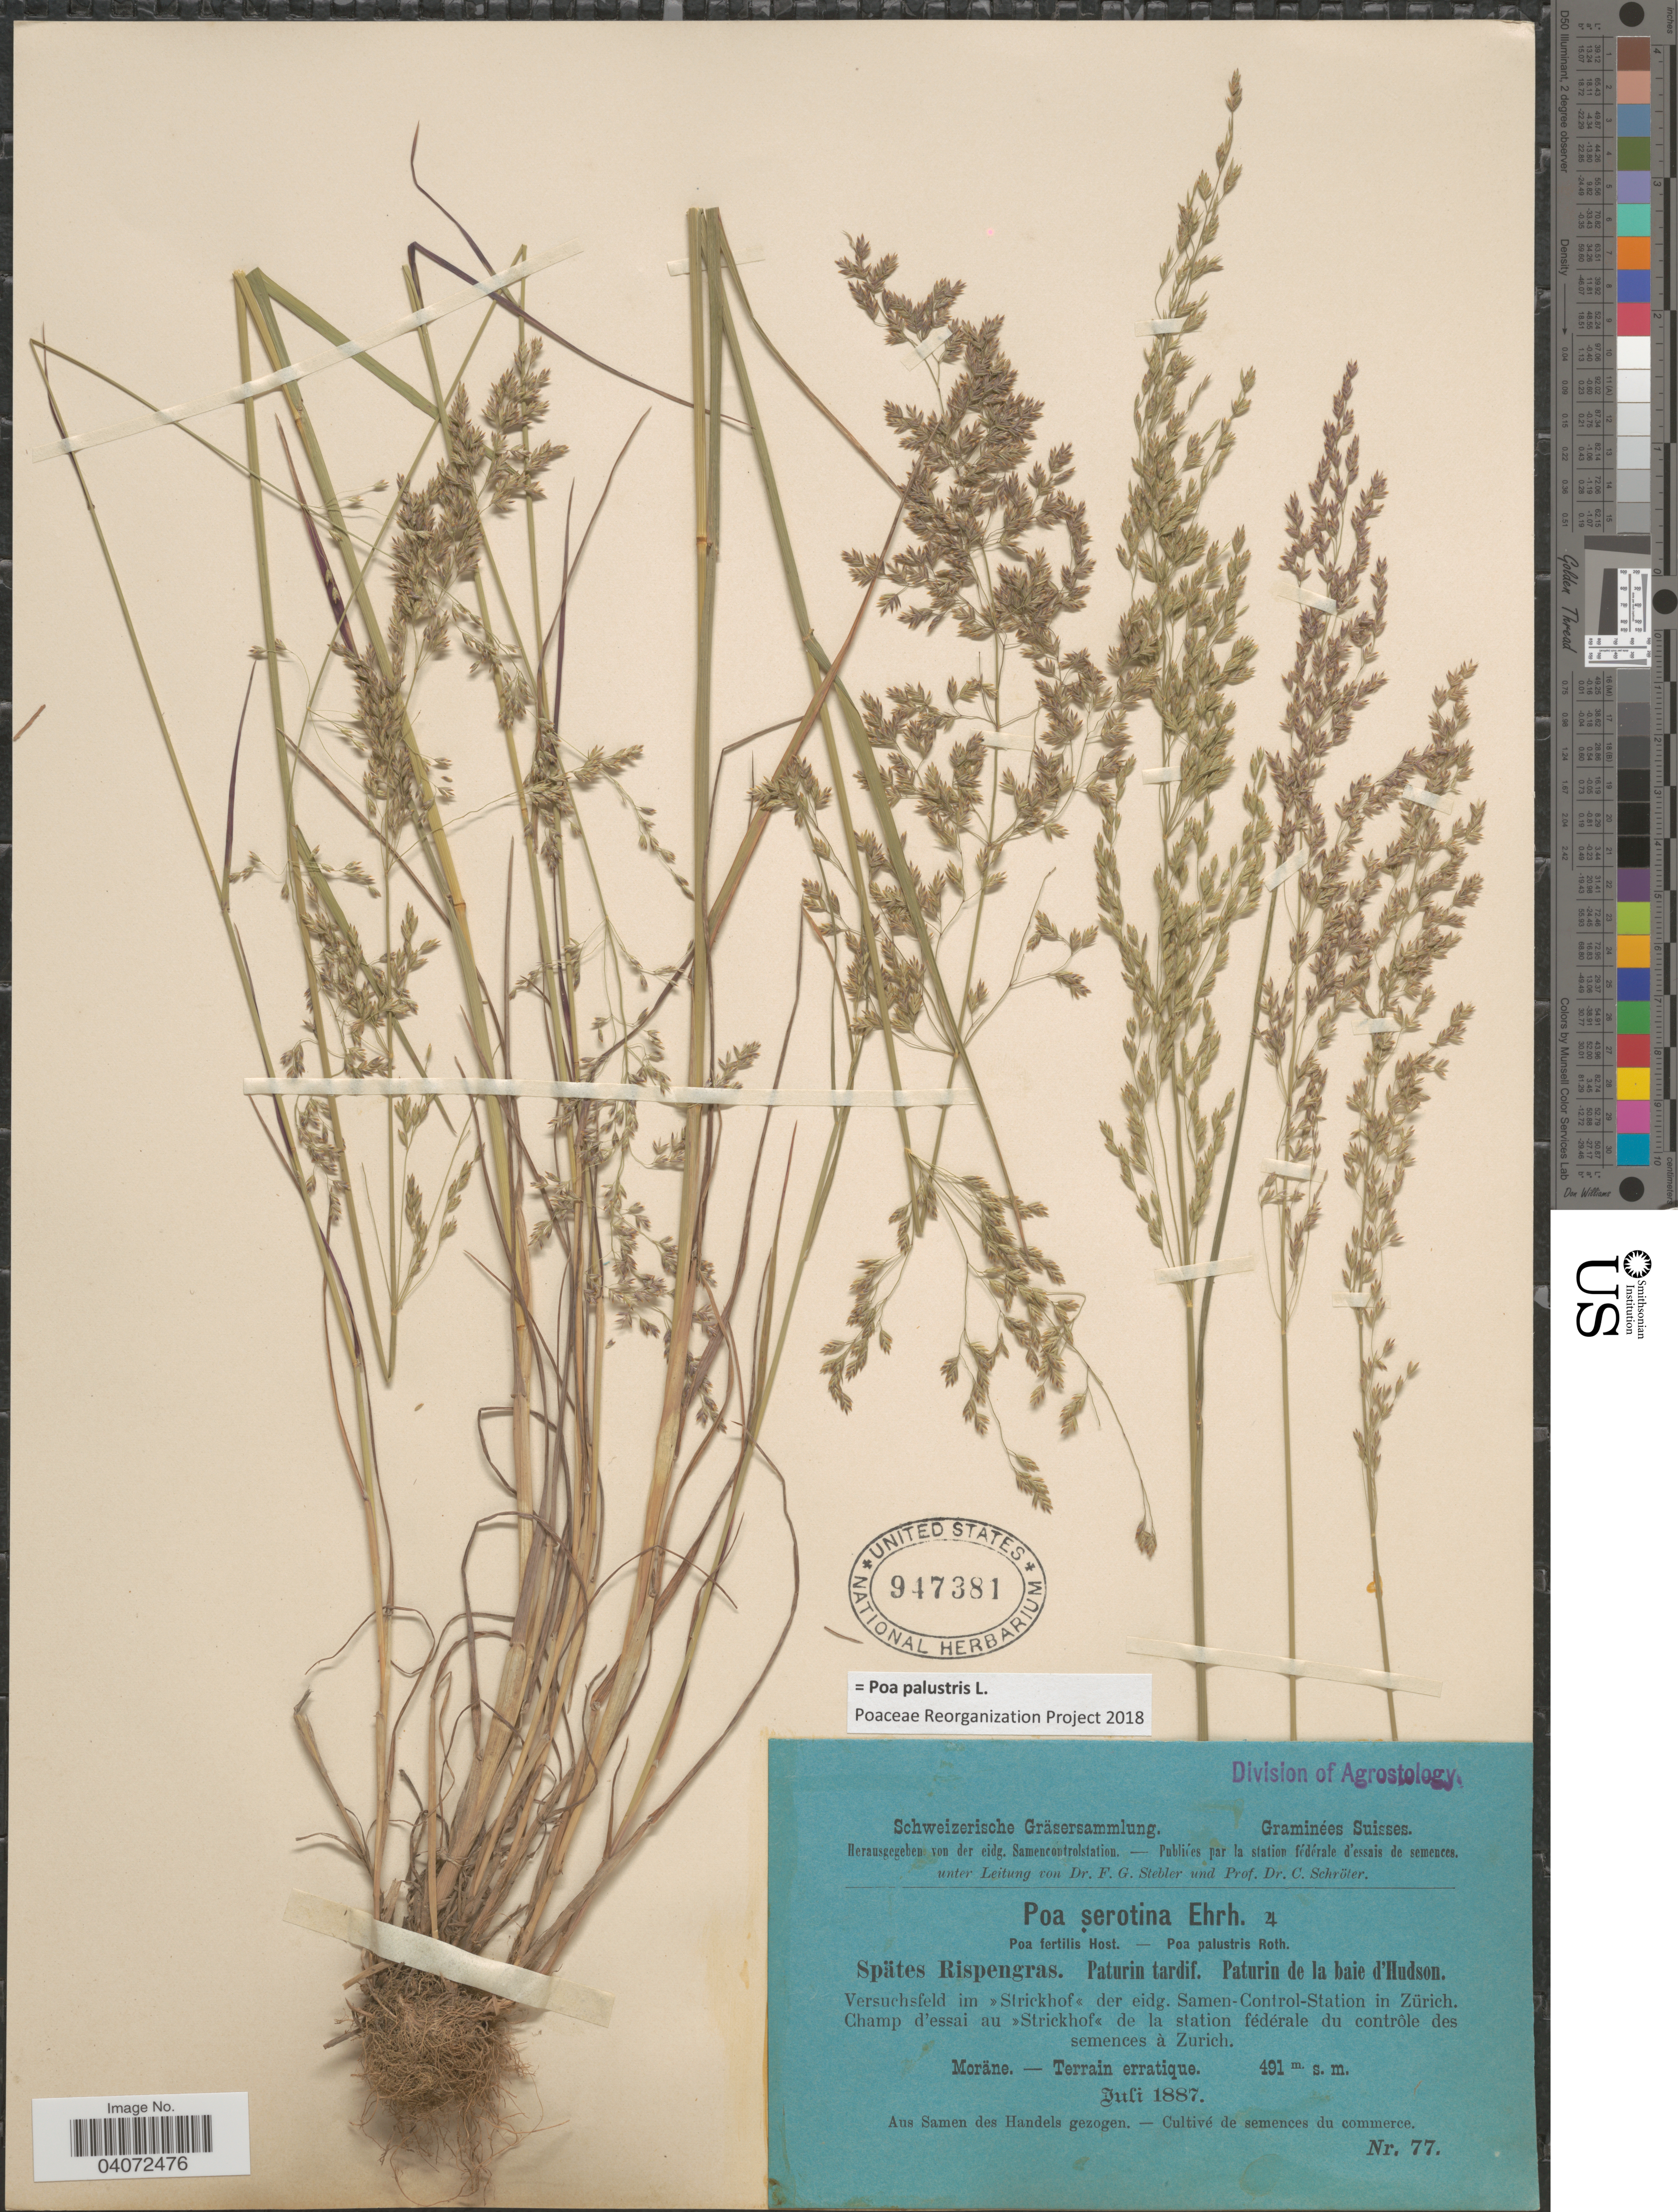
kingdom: Plantae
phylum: Tracheophyta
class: Liliopsida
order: Poales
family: Poaceae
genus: Poa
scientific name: Poa palustris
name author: L.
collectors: Stebler, F.G. & Schröter, C.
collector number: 77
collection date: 1887-07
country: Switzerland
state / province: Zurich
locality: Versuchsfeld im »Strickhof« der eidg. Samen-Control-Station in Zürich. Champ d'essai au »Strickhof« de la station fédérale du contrôle des semences à Zurich. Moräne. - Terrain erratique [unsure placement].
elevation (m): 491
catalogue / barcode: US 947381